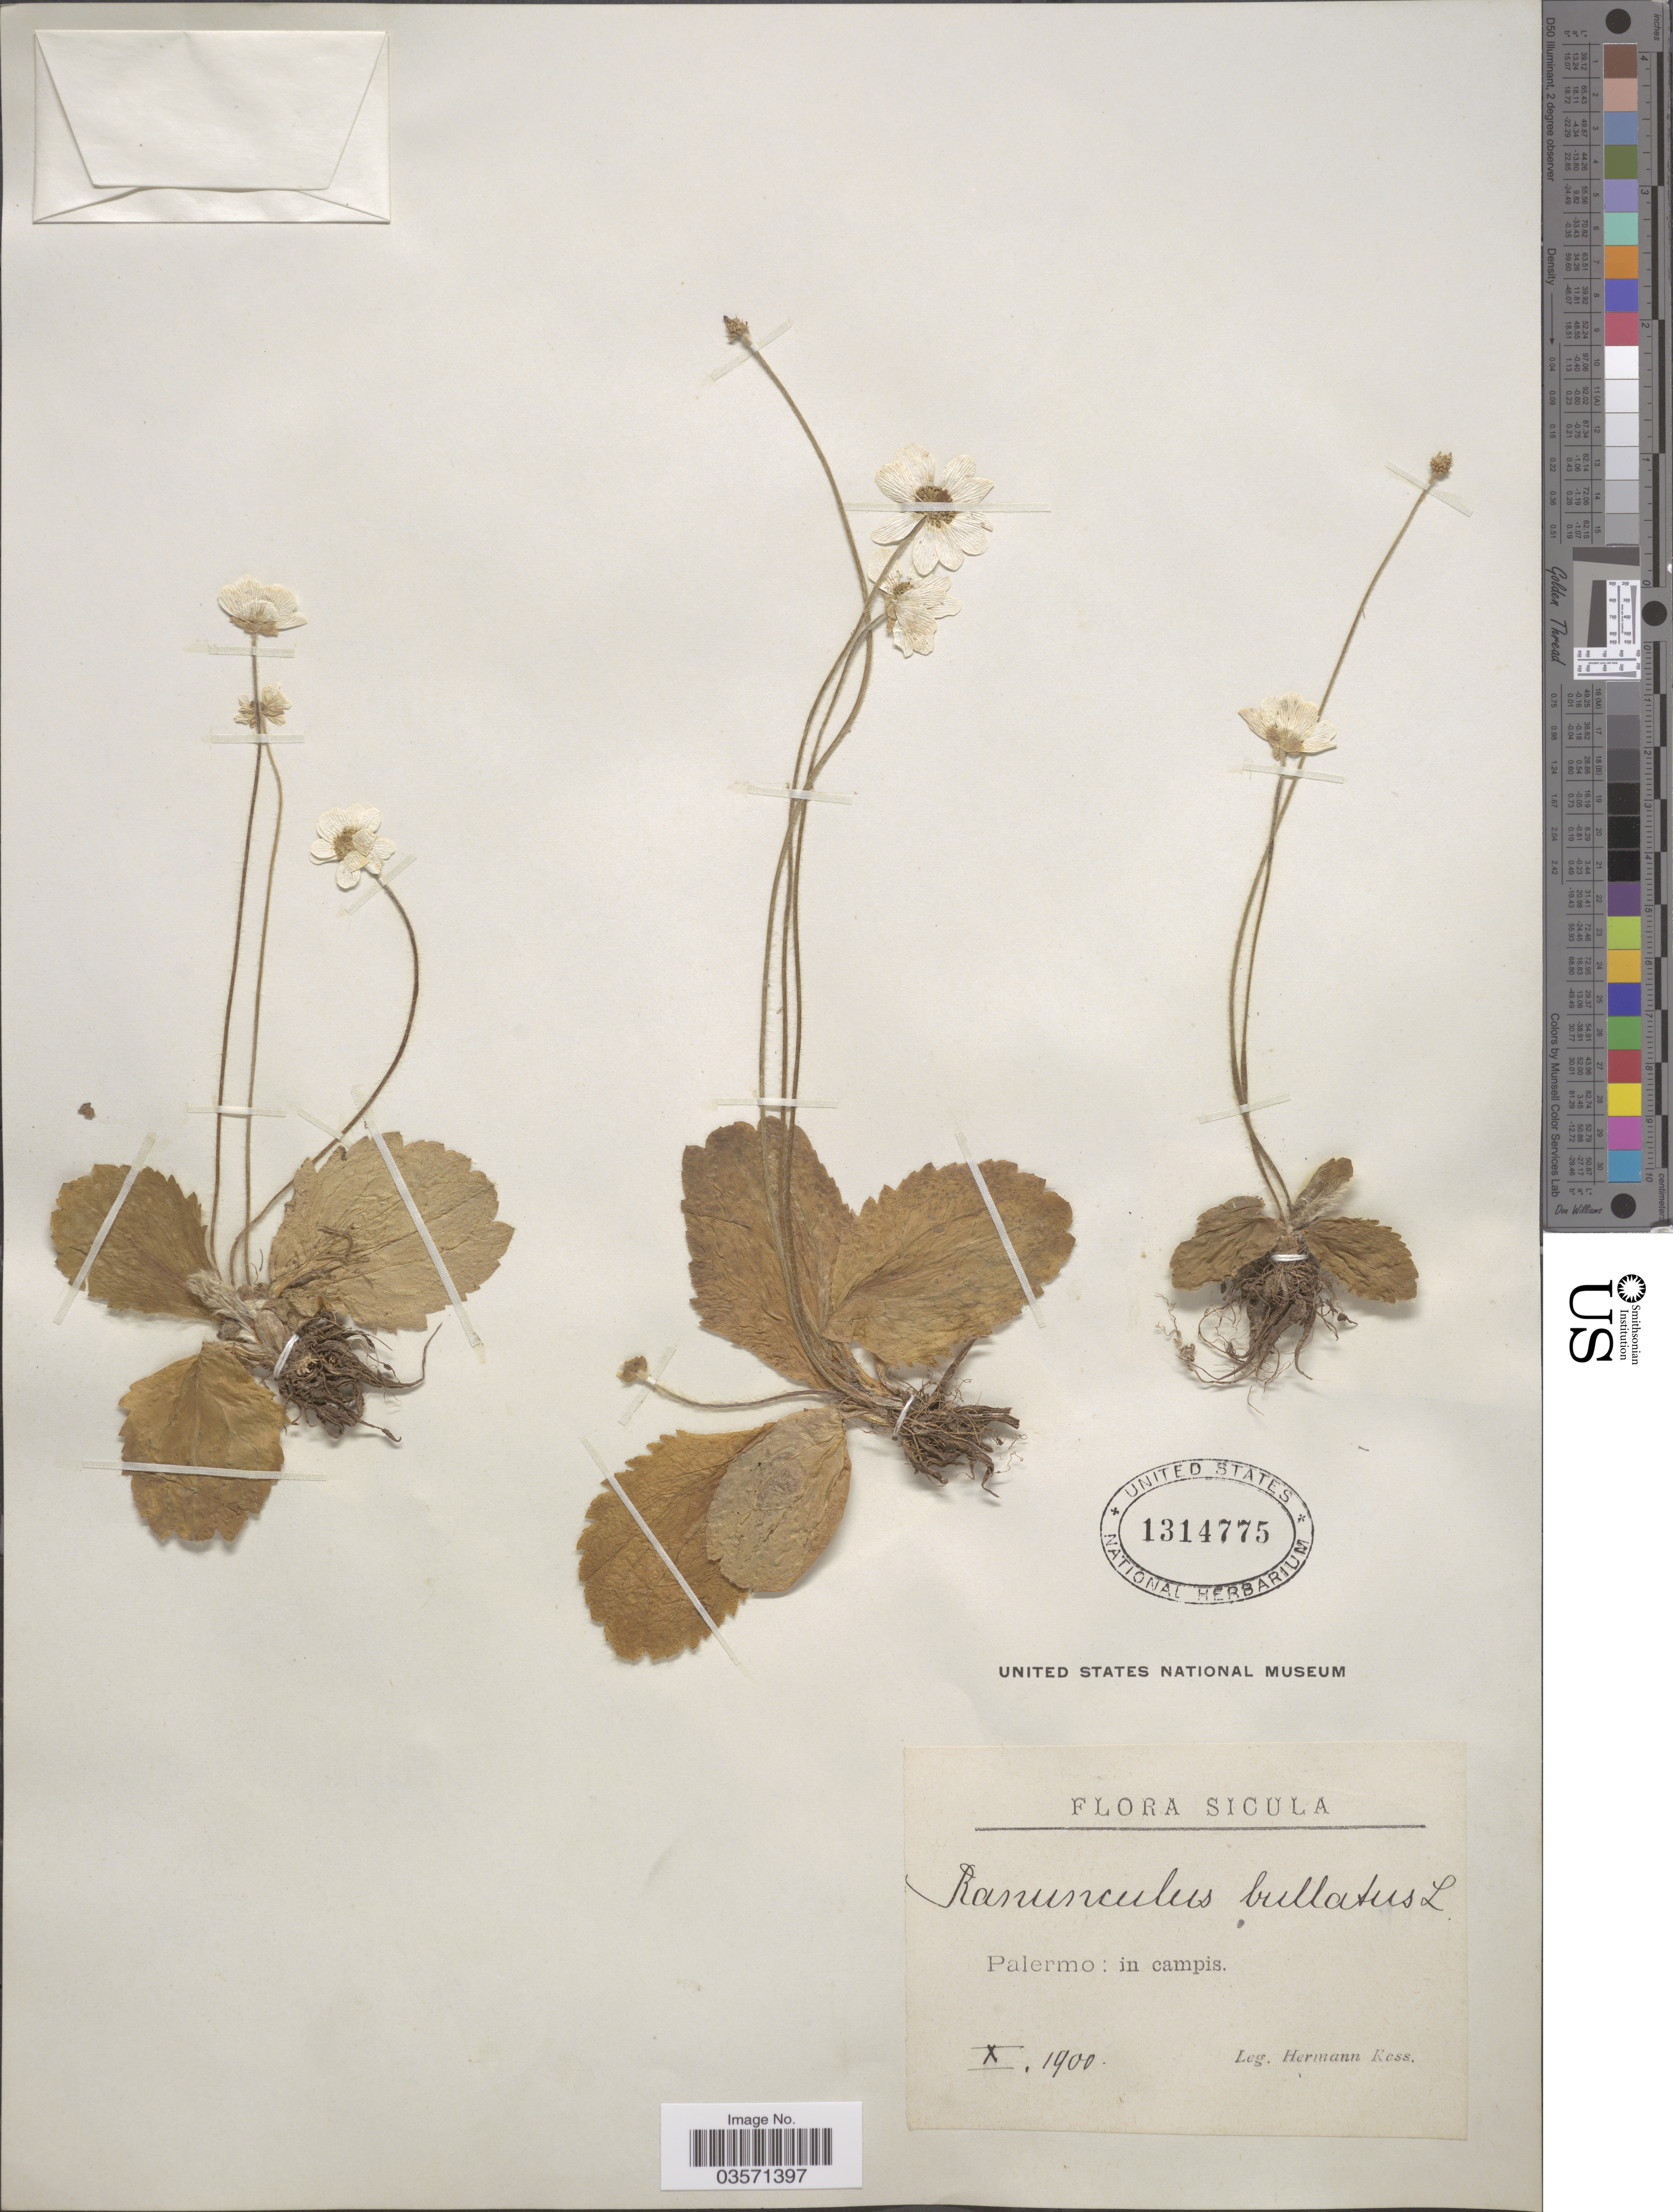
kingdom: Plantae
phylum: Tracheophyta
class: Magnoliopsida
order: Ranunculales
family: Ranunculaceae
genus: Ranunculus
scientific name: Ranunculus bullatus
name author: L.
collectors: H. Ross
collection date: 1900-10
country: Italy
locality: Sicula. Palermo.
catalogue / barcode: US 1314775